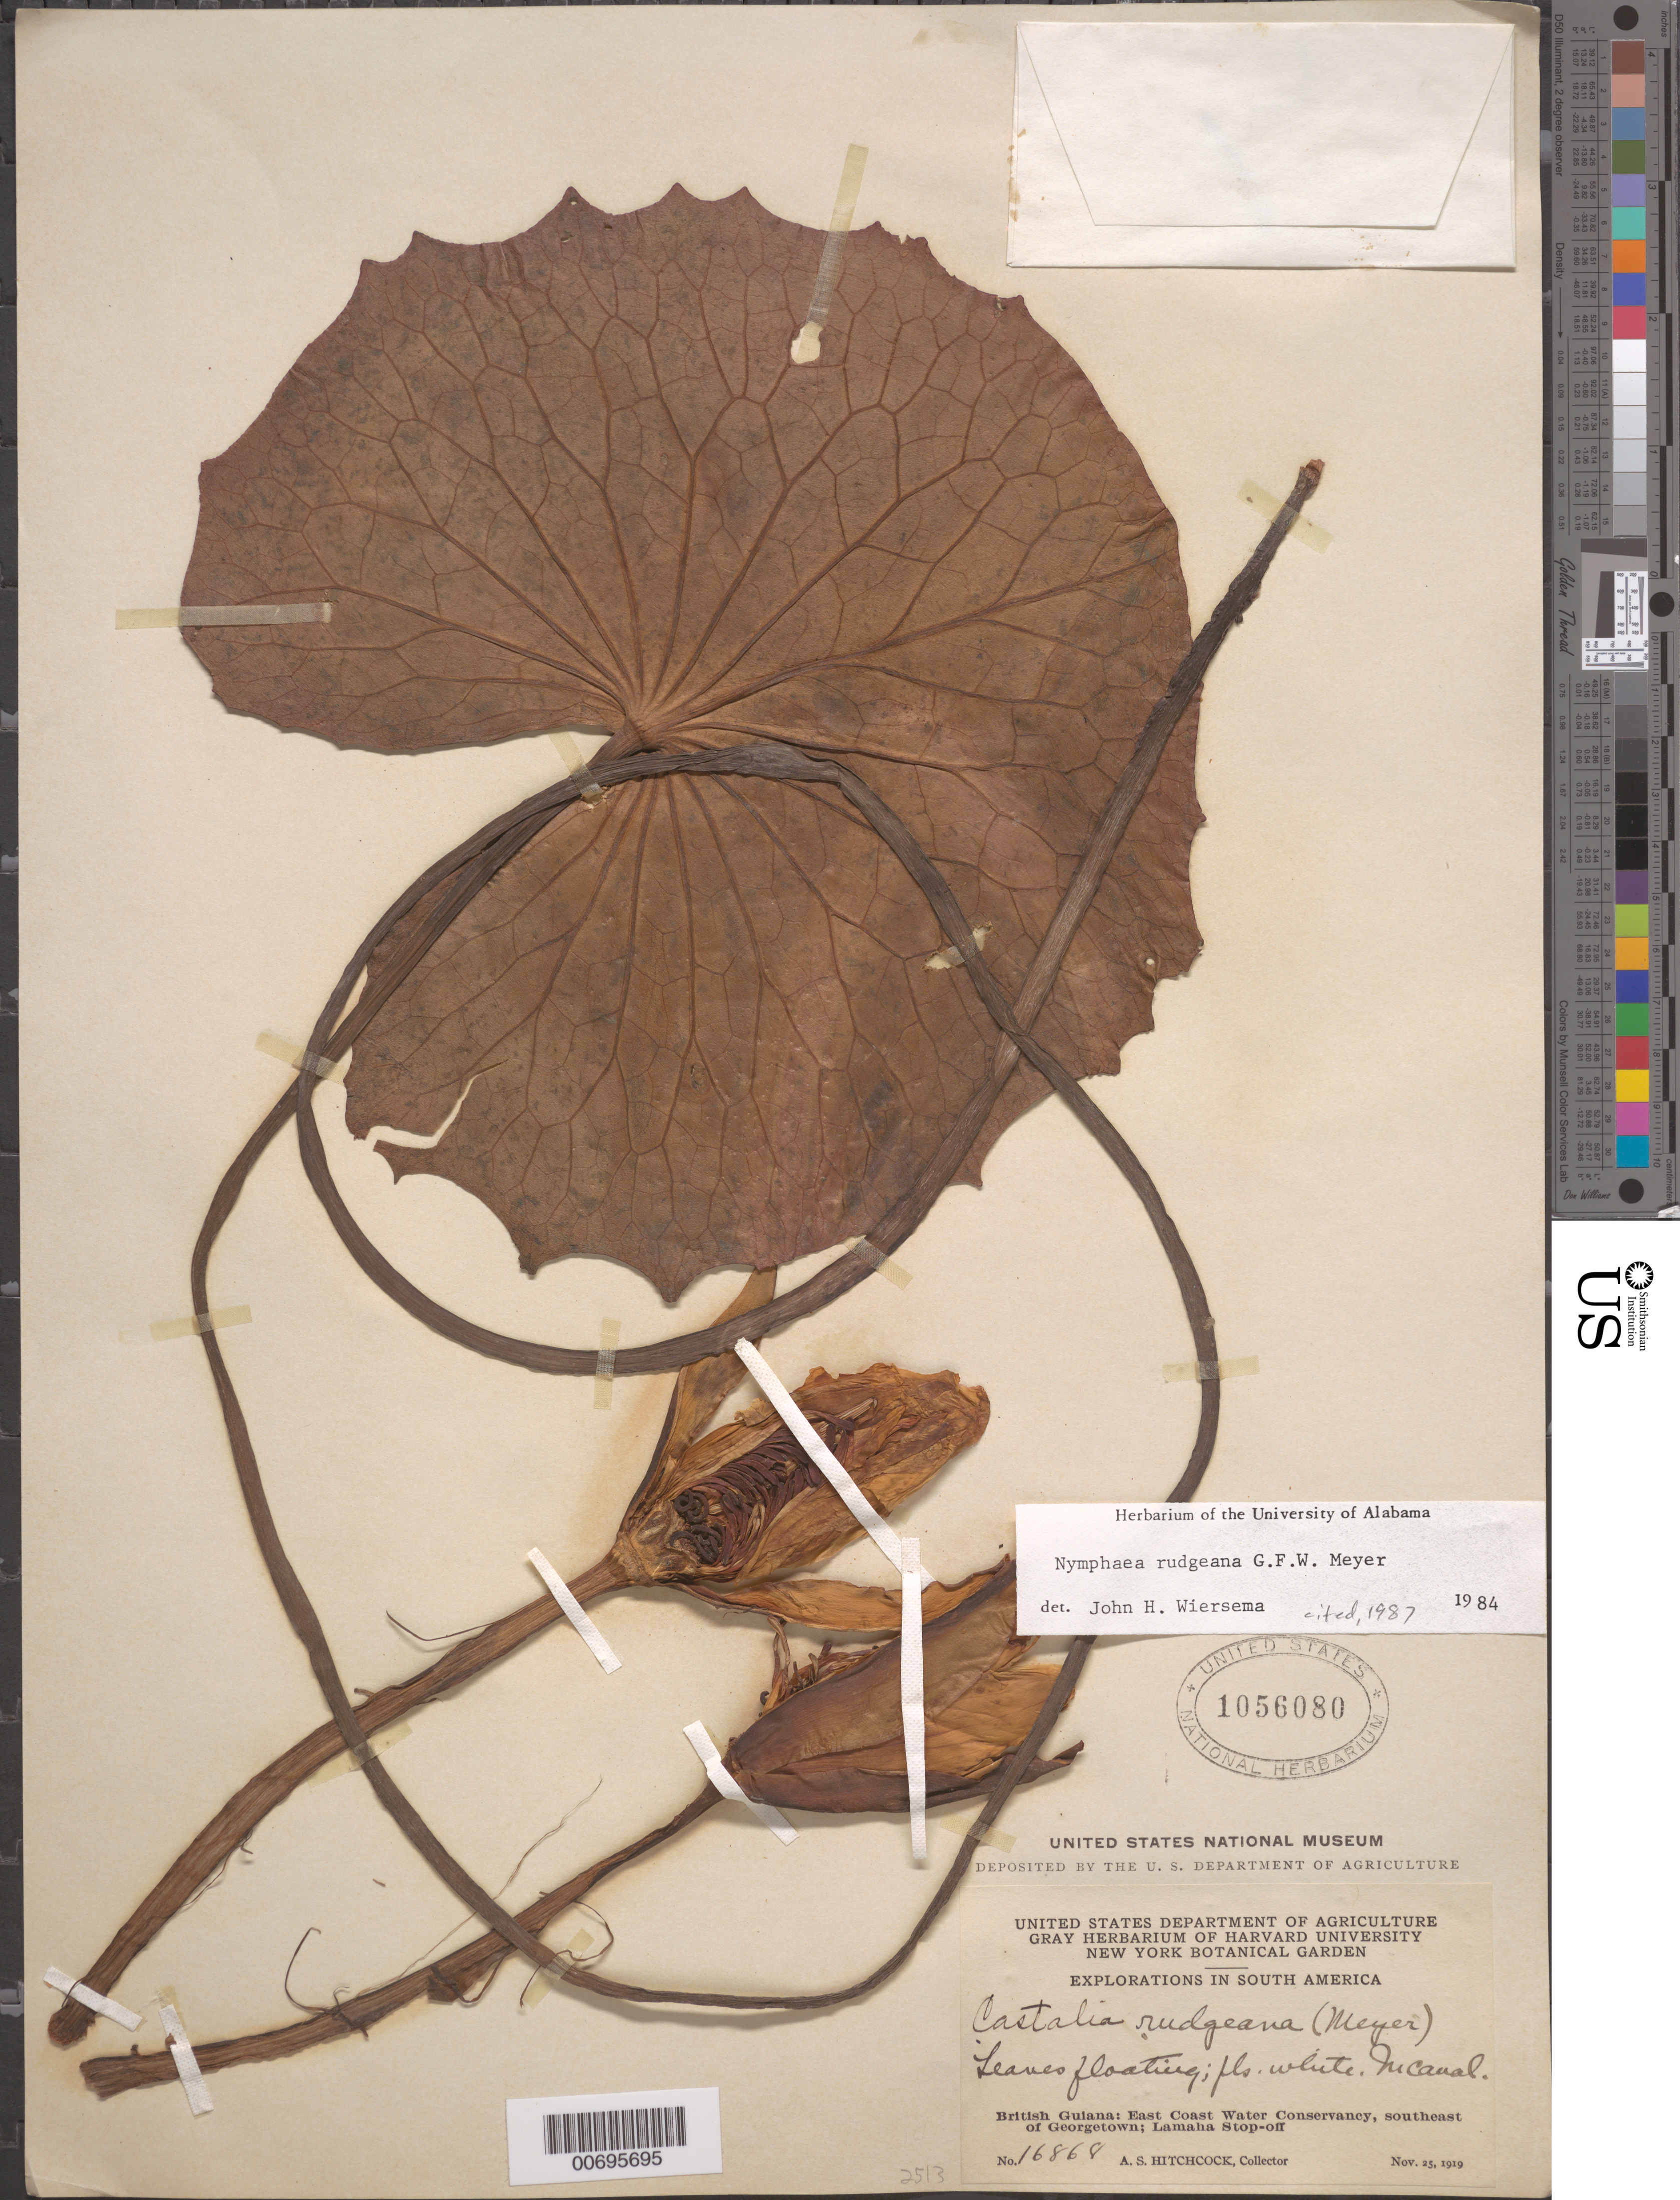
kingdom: Plantae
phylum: Tracheophyta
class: Magnoliopsida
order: Nymphaeales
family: Nymphaeaceae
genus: Nymphaea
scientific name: Nymphaea rudgeana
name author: G. Mey.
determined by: Wiersema, John H.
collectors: A. S. Hitchcock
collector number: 16868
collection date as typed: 25-Nov-19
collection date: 1919-11-25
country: Guyana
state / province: Demerara-Mahaica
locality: Lamaha Stop-Off, Georgetown, SE of, East Coast Water Conservancy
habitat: In canal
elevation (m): -2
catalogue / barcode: US 1056080